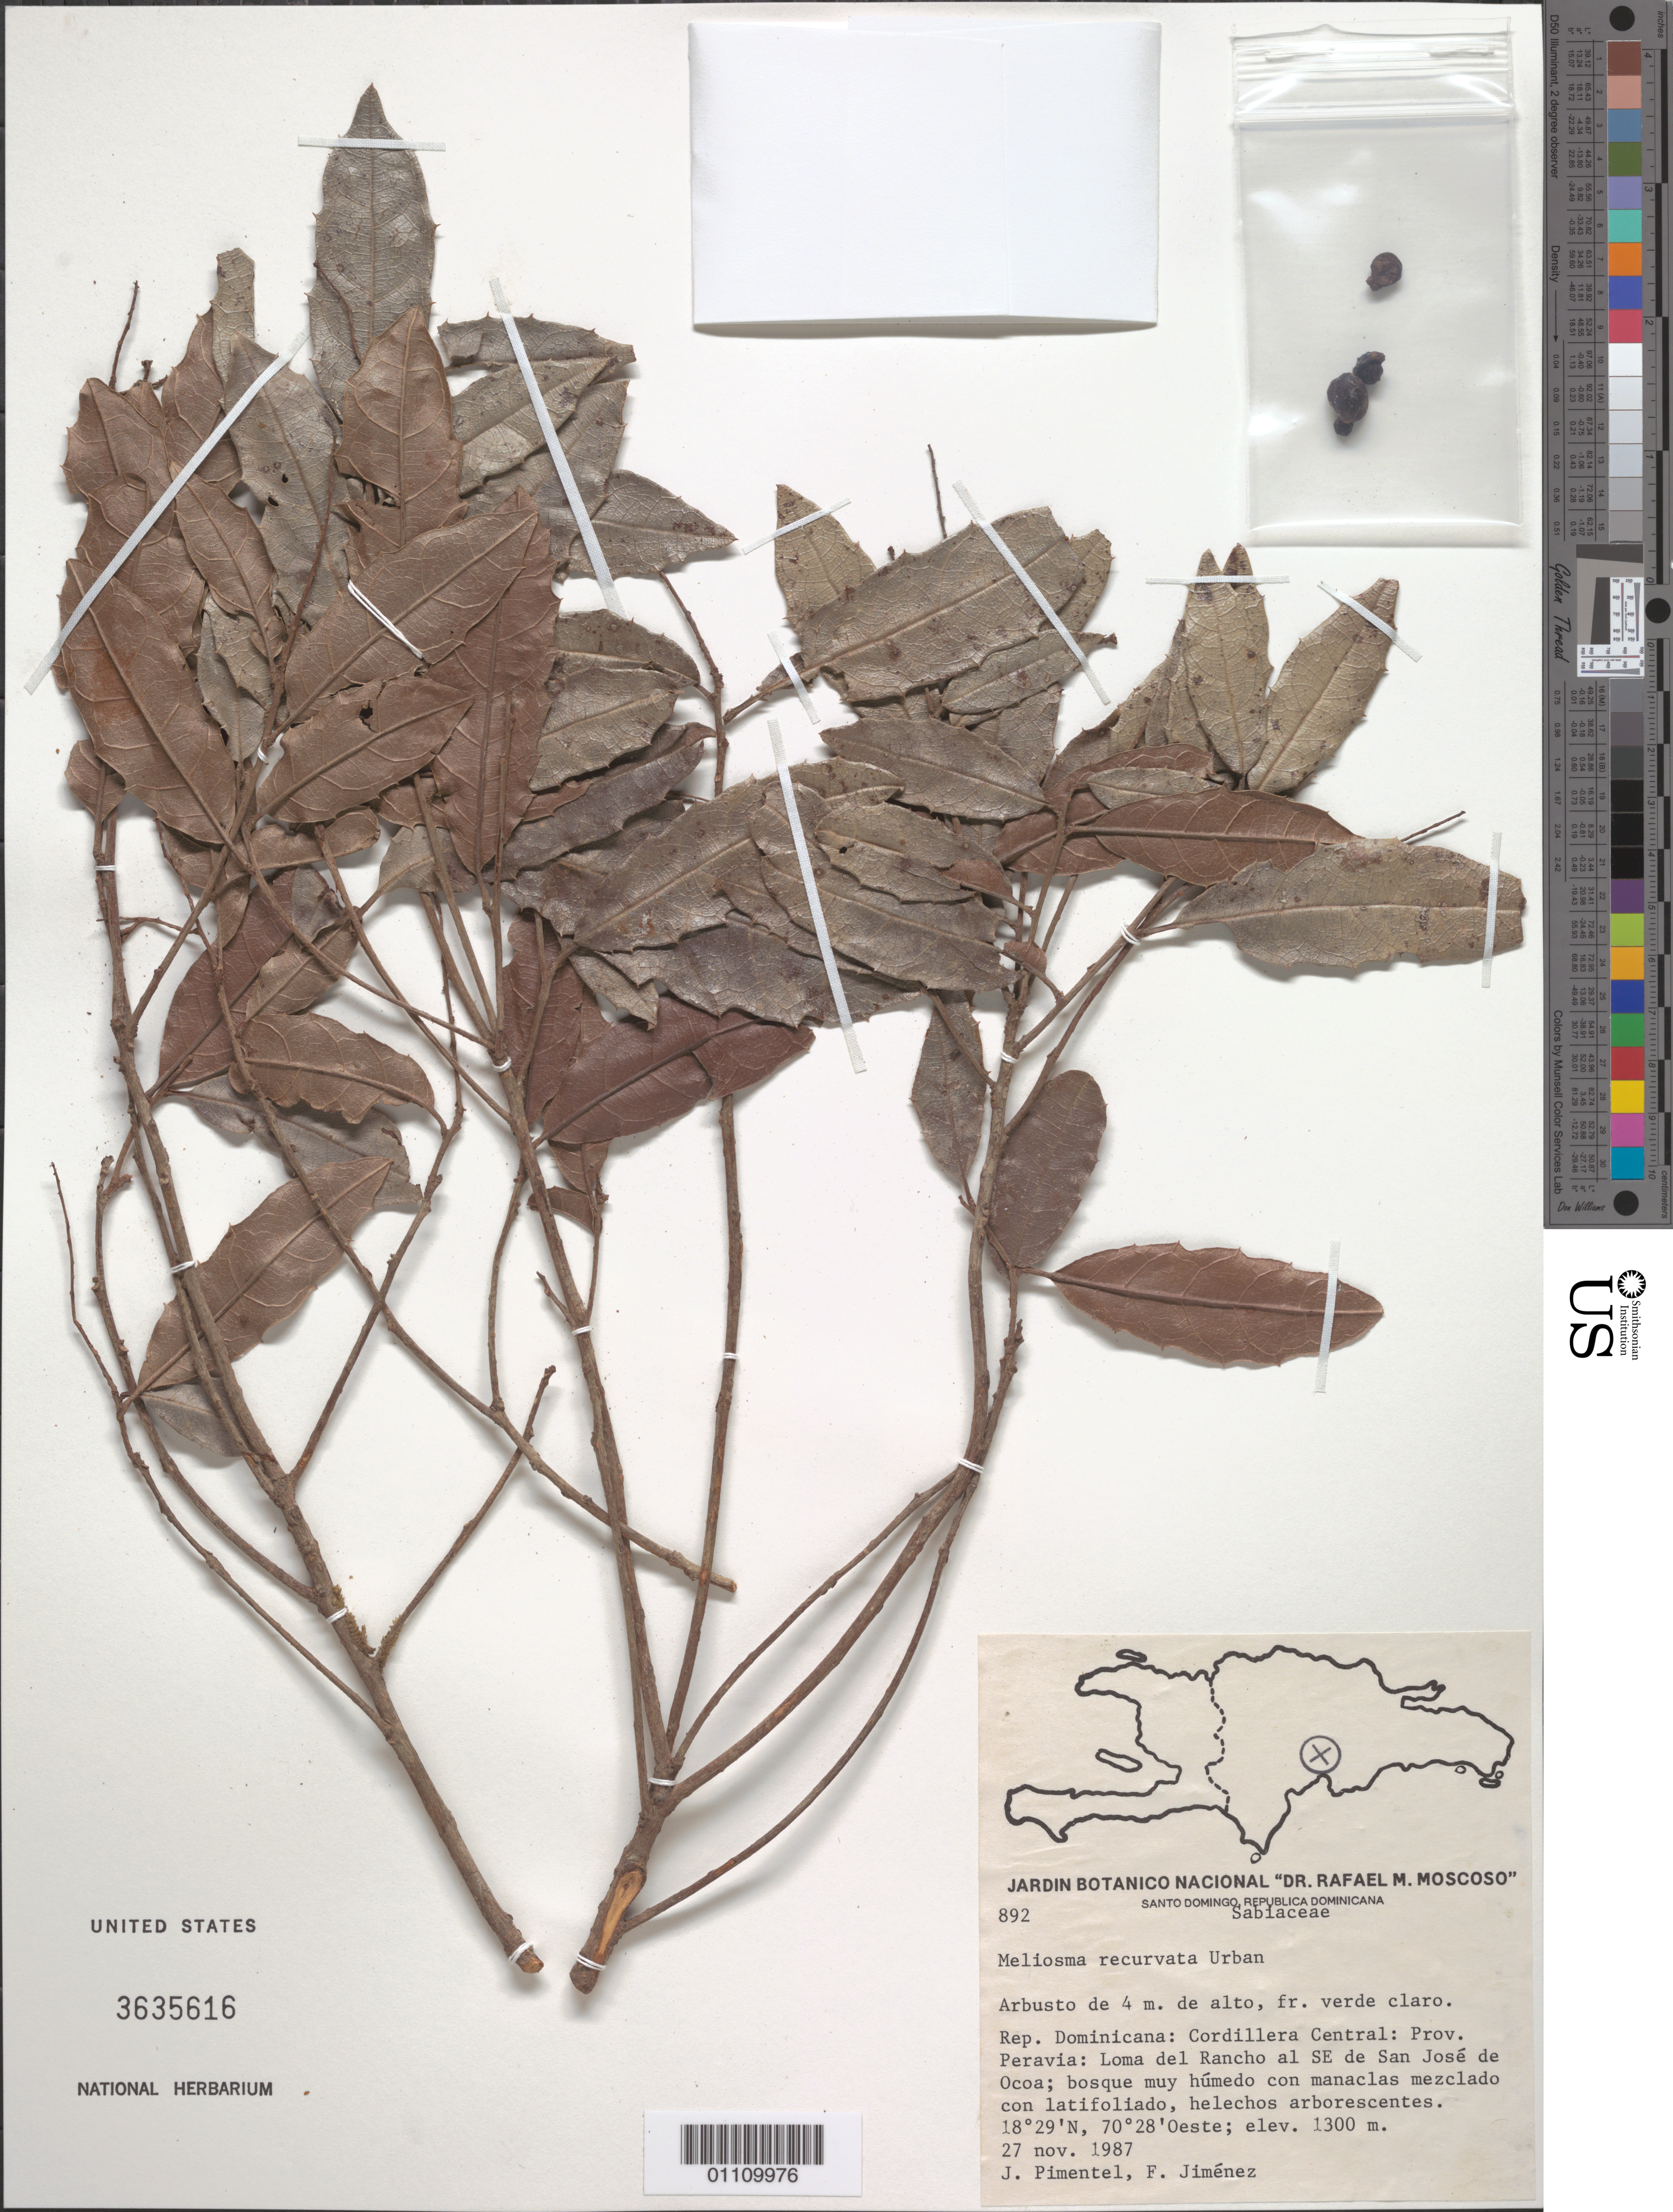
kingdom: Plantae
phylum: Tracheophyta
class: Magnoliopsida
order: Proteales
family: Sabiaceae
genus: Meliosma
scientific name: Meliosma recurvata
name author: Urb.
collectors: J. Pimentel & F. Jiménez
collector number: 892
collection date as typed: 27 Nov 1987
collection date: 1987-11-27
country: Dominican Republic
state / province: Peravia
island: Hispaniola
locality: Cordillera Central, Loma del Rancho al SE de San José de Ocoa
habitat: Bosque muy húmedo con manaclas mezclado con latifoliado, helechos arborescentes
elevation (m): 1300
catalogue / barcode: US 3635616